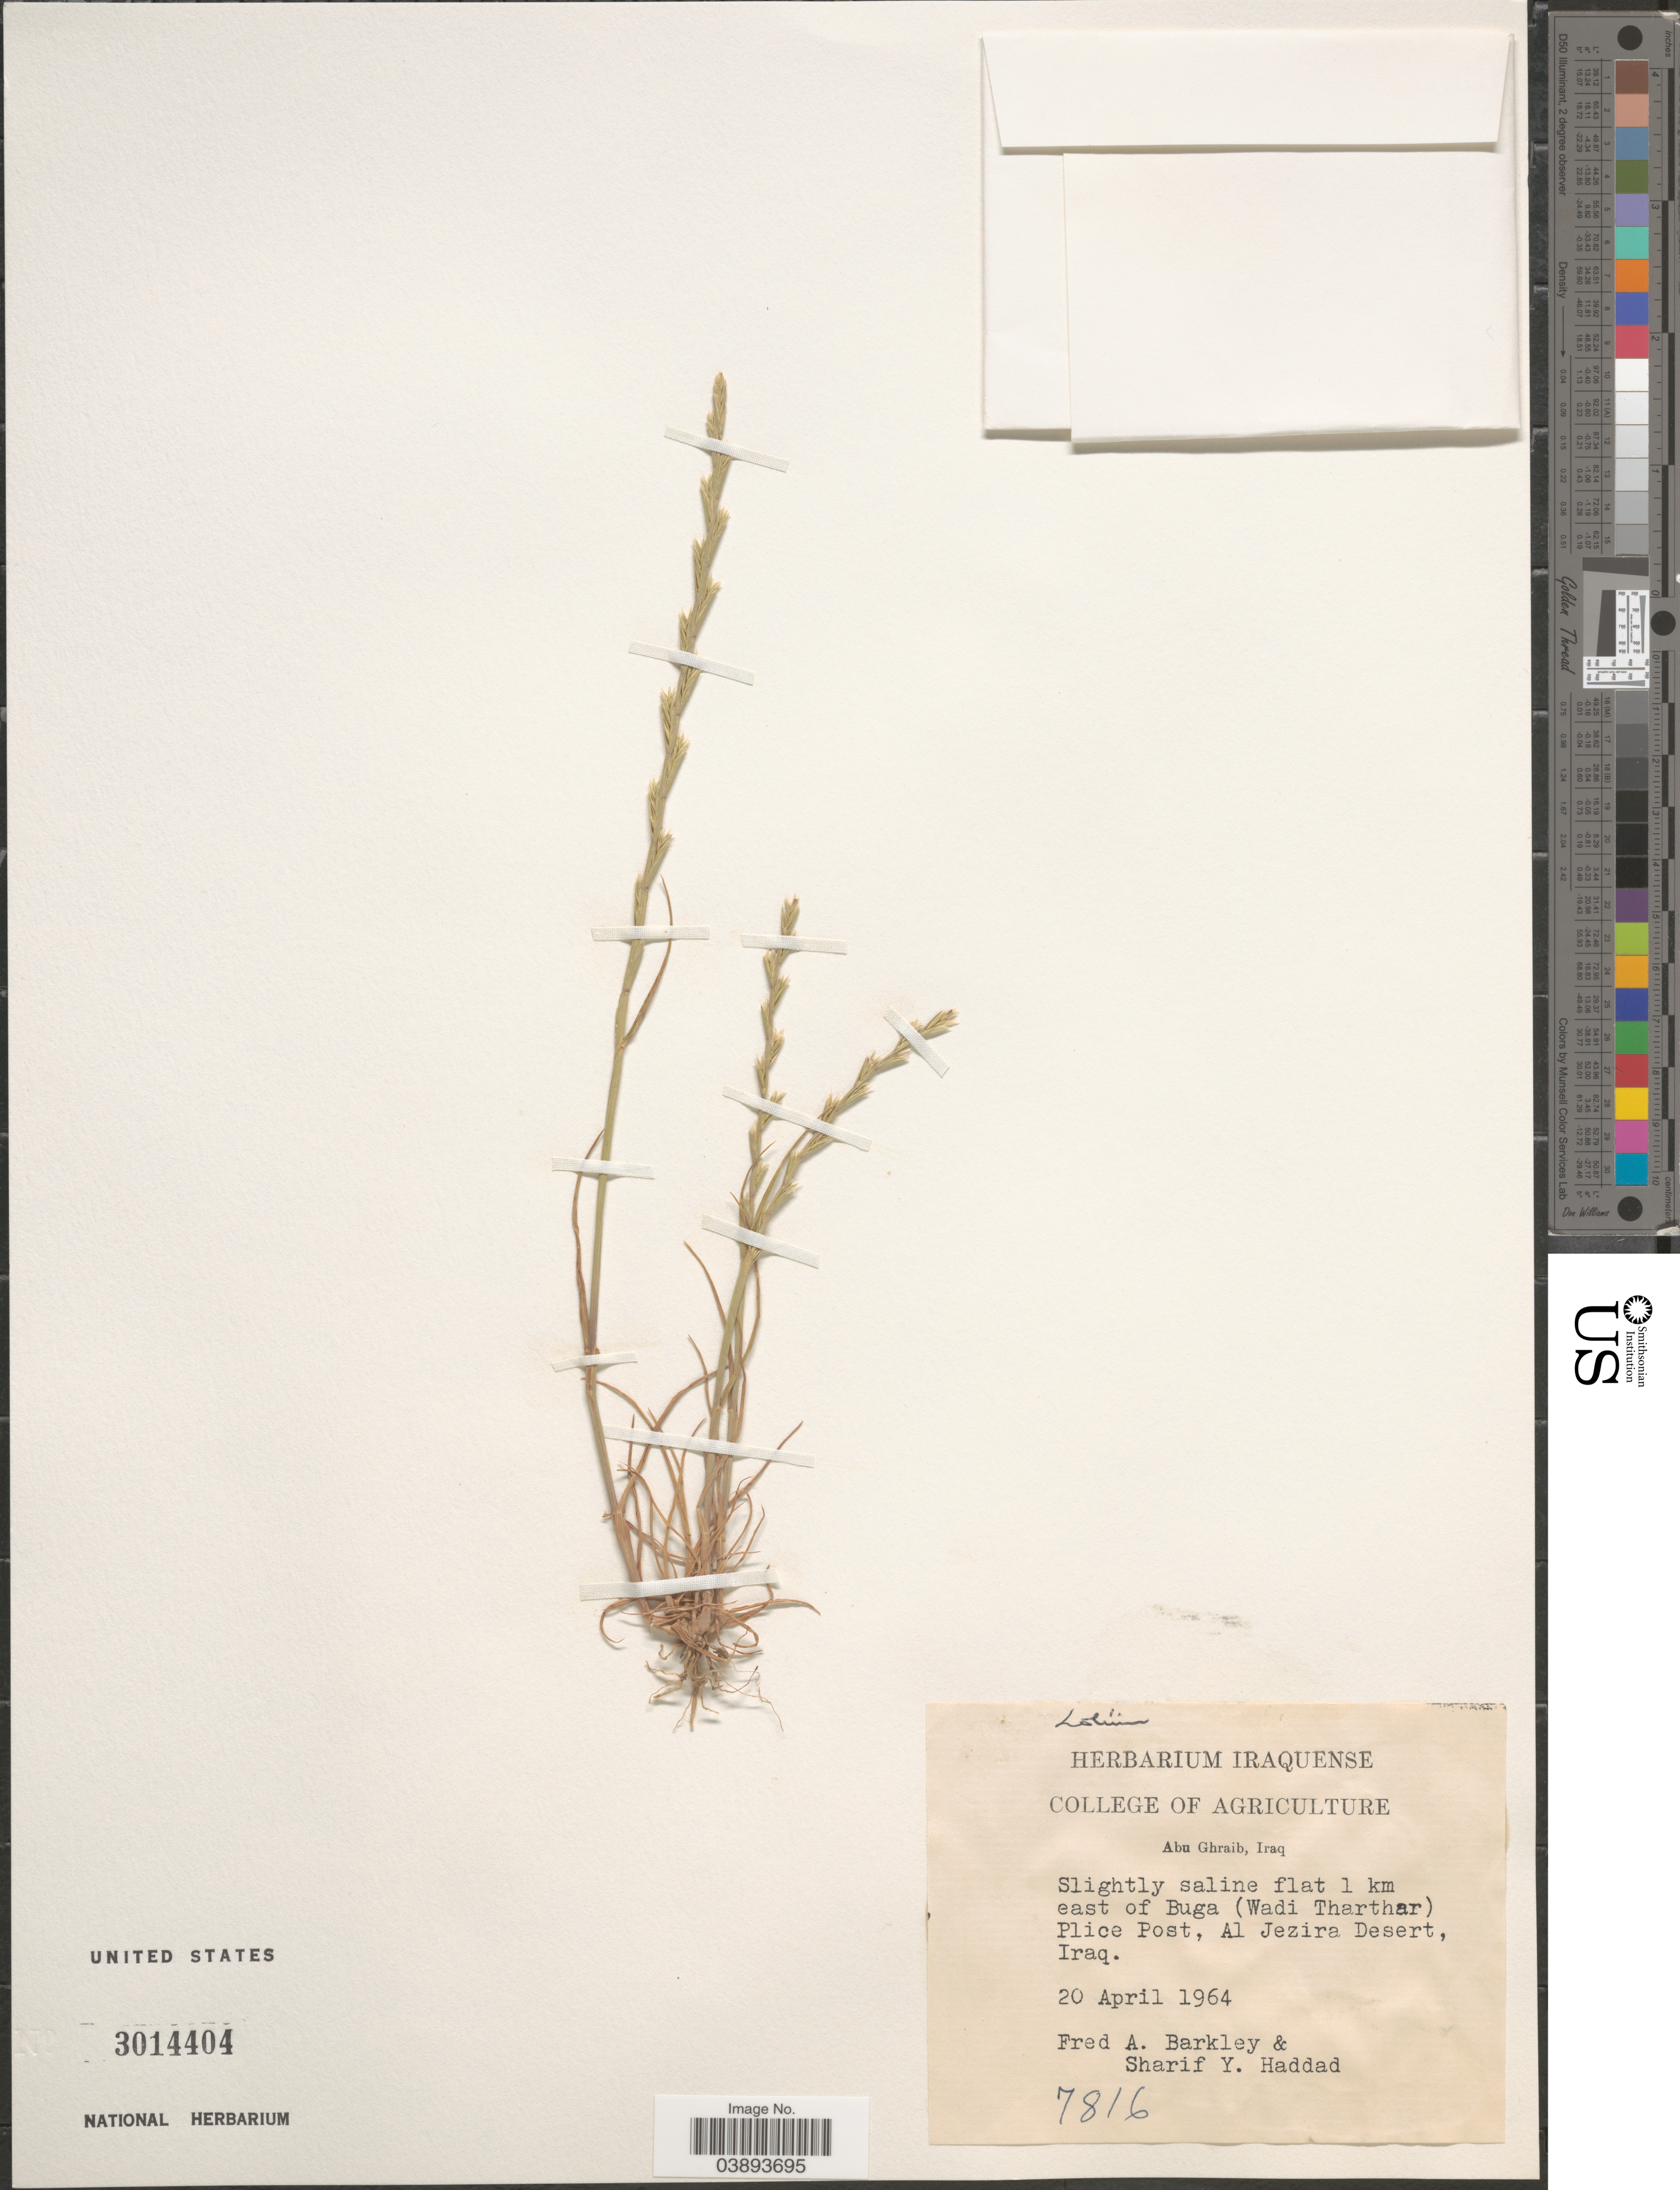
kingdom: Plantae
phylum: Tracheophyta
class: Liliopsida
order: Poales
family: Poaceae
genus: Lolium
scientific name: Lolium sp.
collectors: F. A. Barkley & S. Haddad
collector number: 7816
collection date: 1964-04-20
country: Iraq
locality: Slightly saline flat 1 km east of Buga (Wadi Tharthar) Plice Post, Al Jezira Desert.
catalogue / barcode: US 3014404